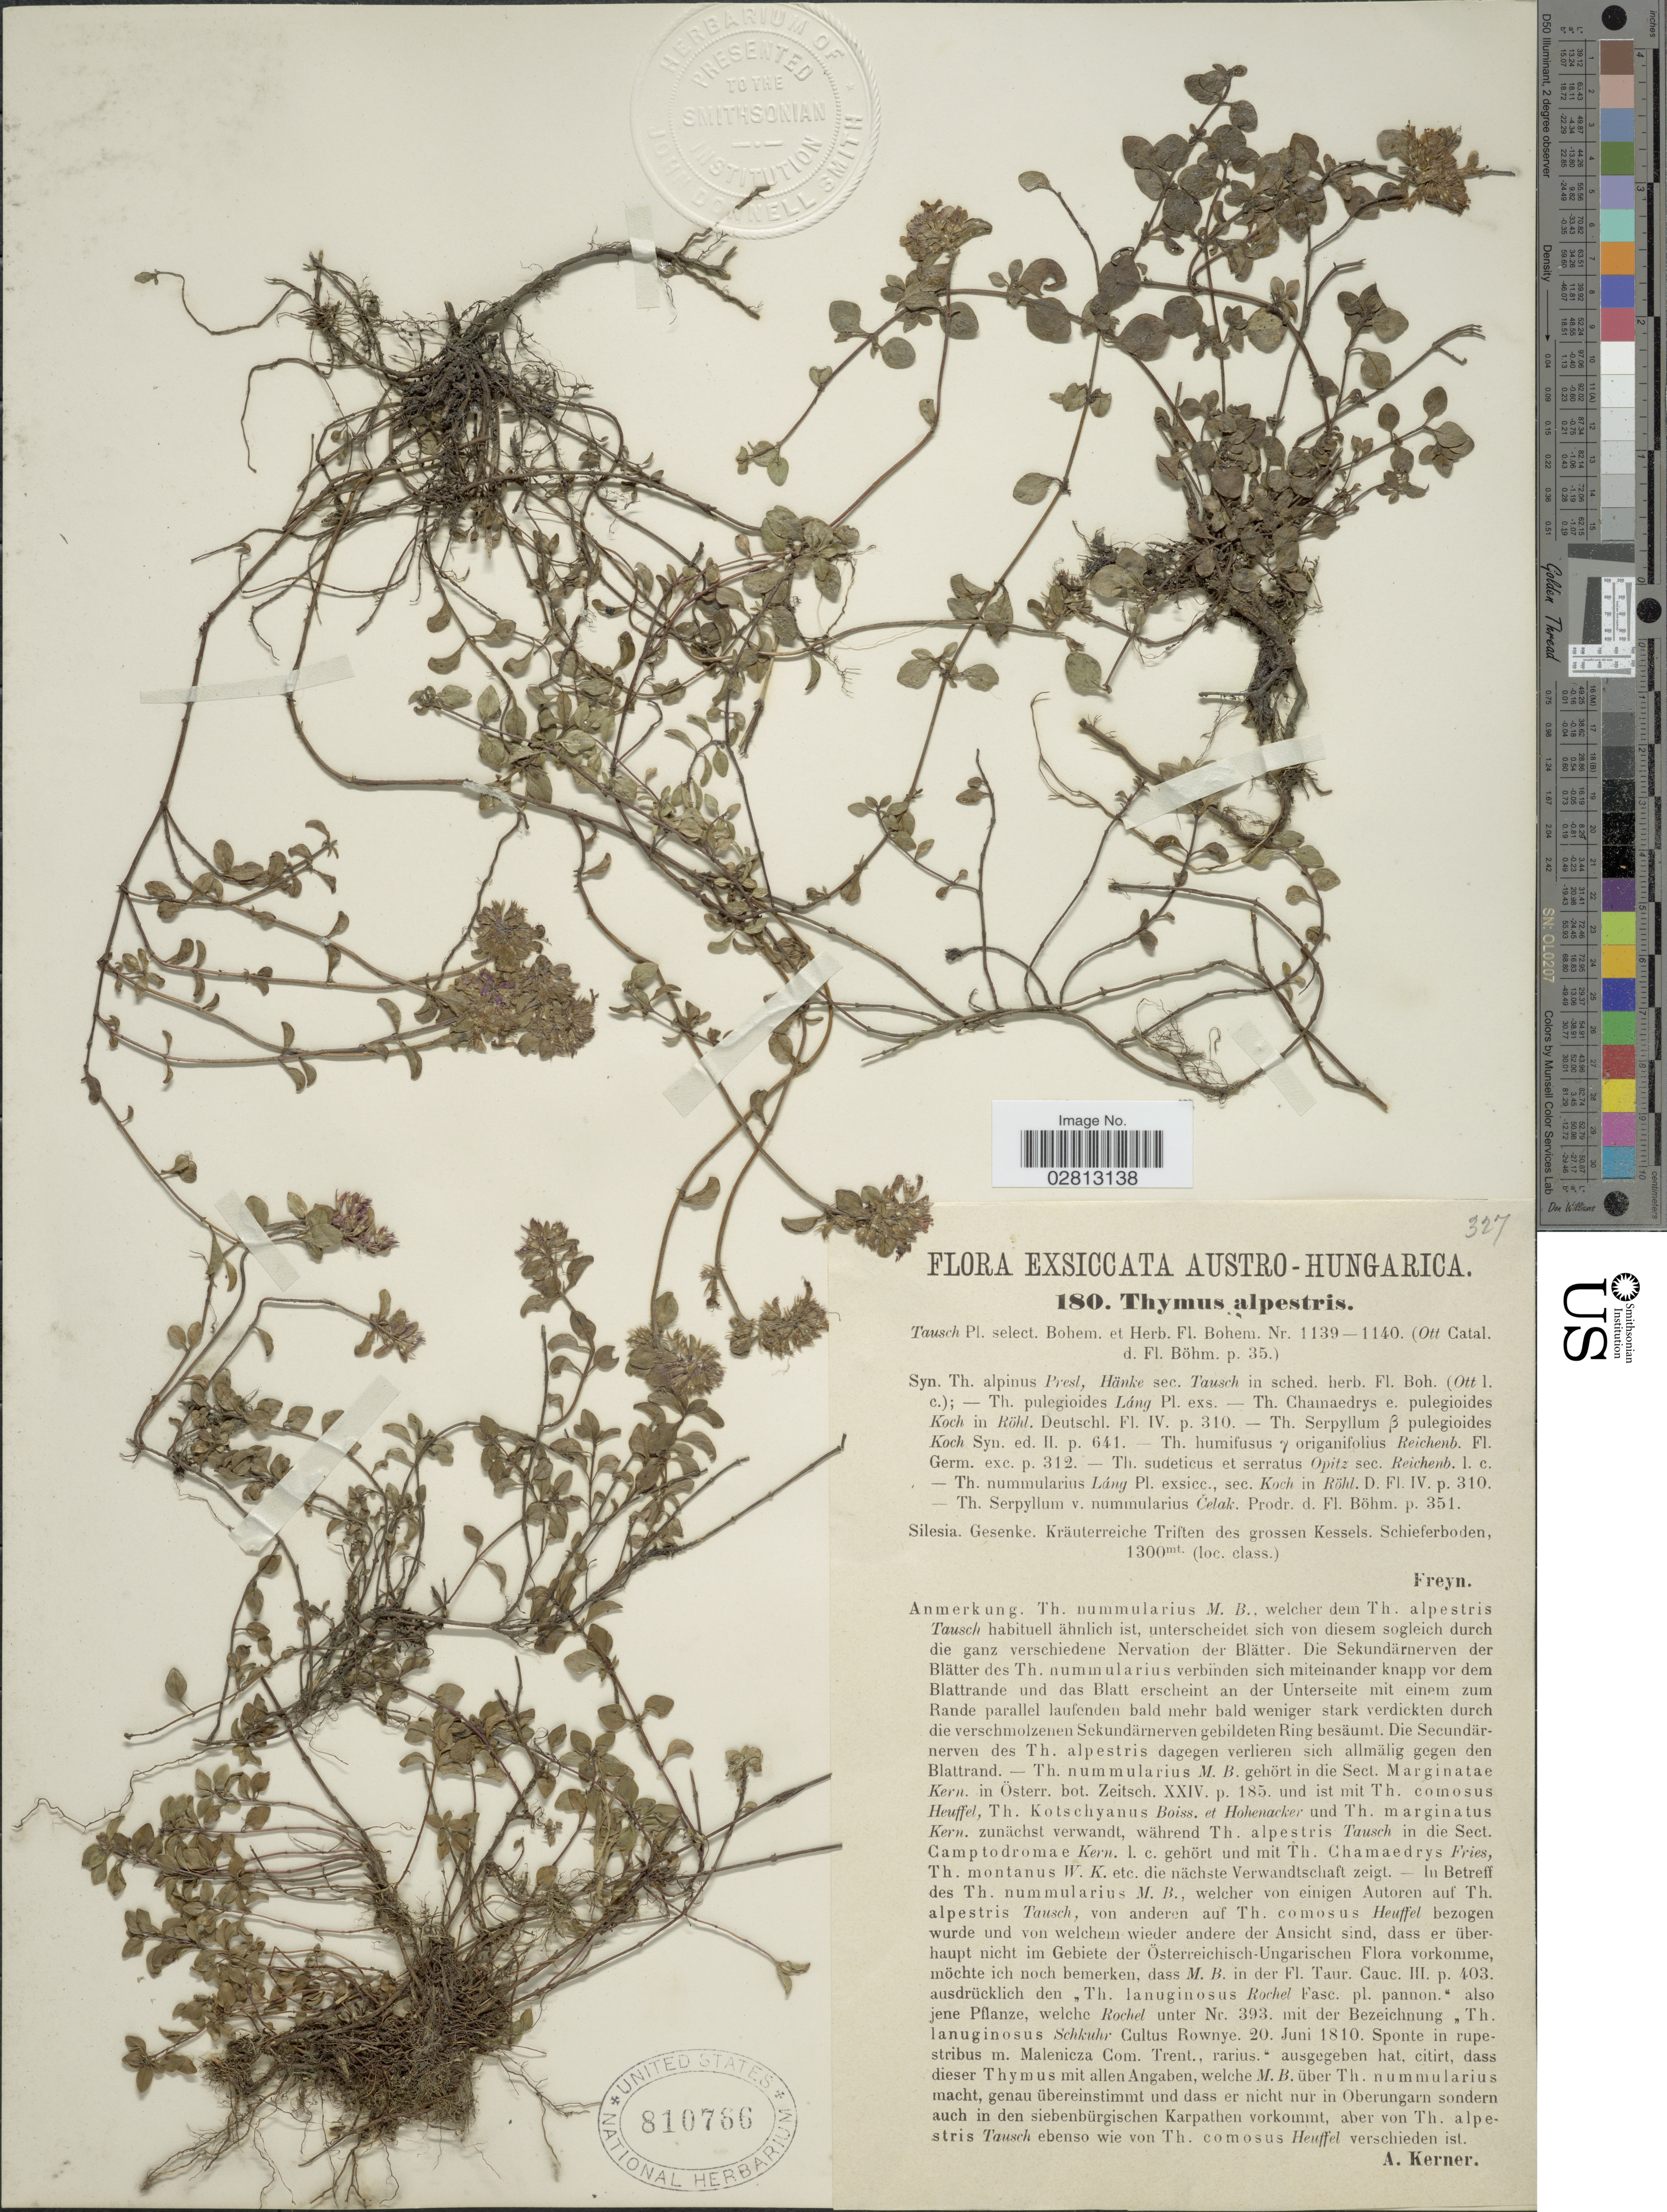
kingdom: Plantae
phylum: Tracheophyta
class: Magnoliopsida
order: Lamiales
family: Lamiaceae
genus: Thymus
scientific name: Thymus alpestris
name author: (Čelak.) Tausch ex A. Kern.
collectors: J. Freyn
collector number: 180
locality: Silesia, Gesenke, Kräuterreiche Triften des grossen Kessels, Schieferboden.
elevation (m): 1300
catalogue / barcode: US 810786